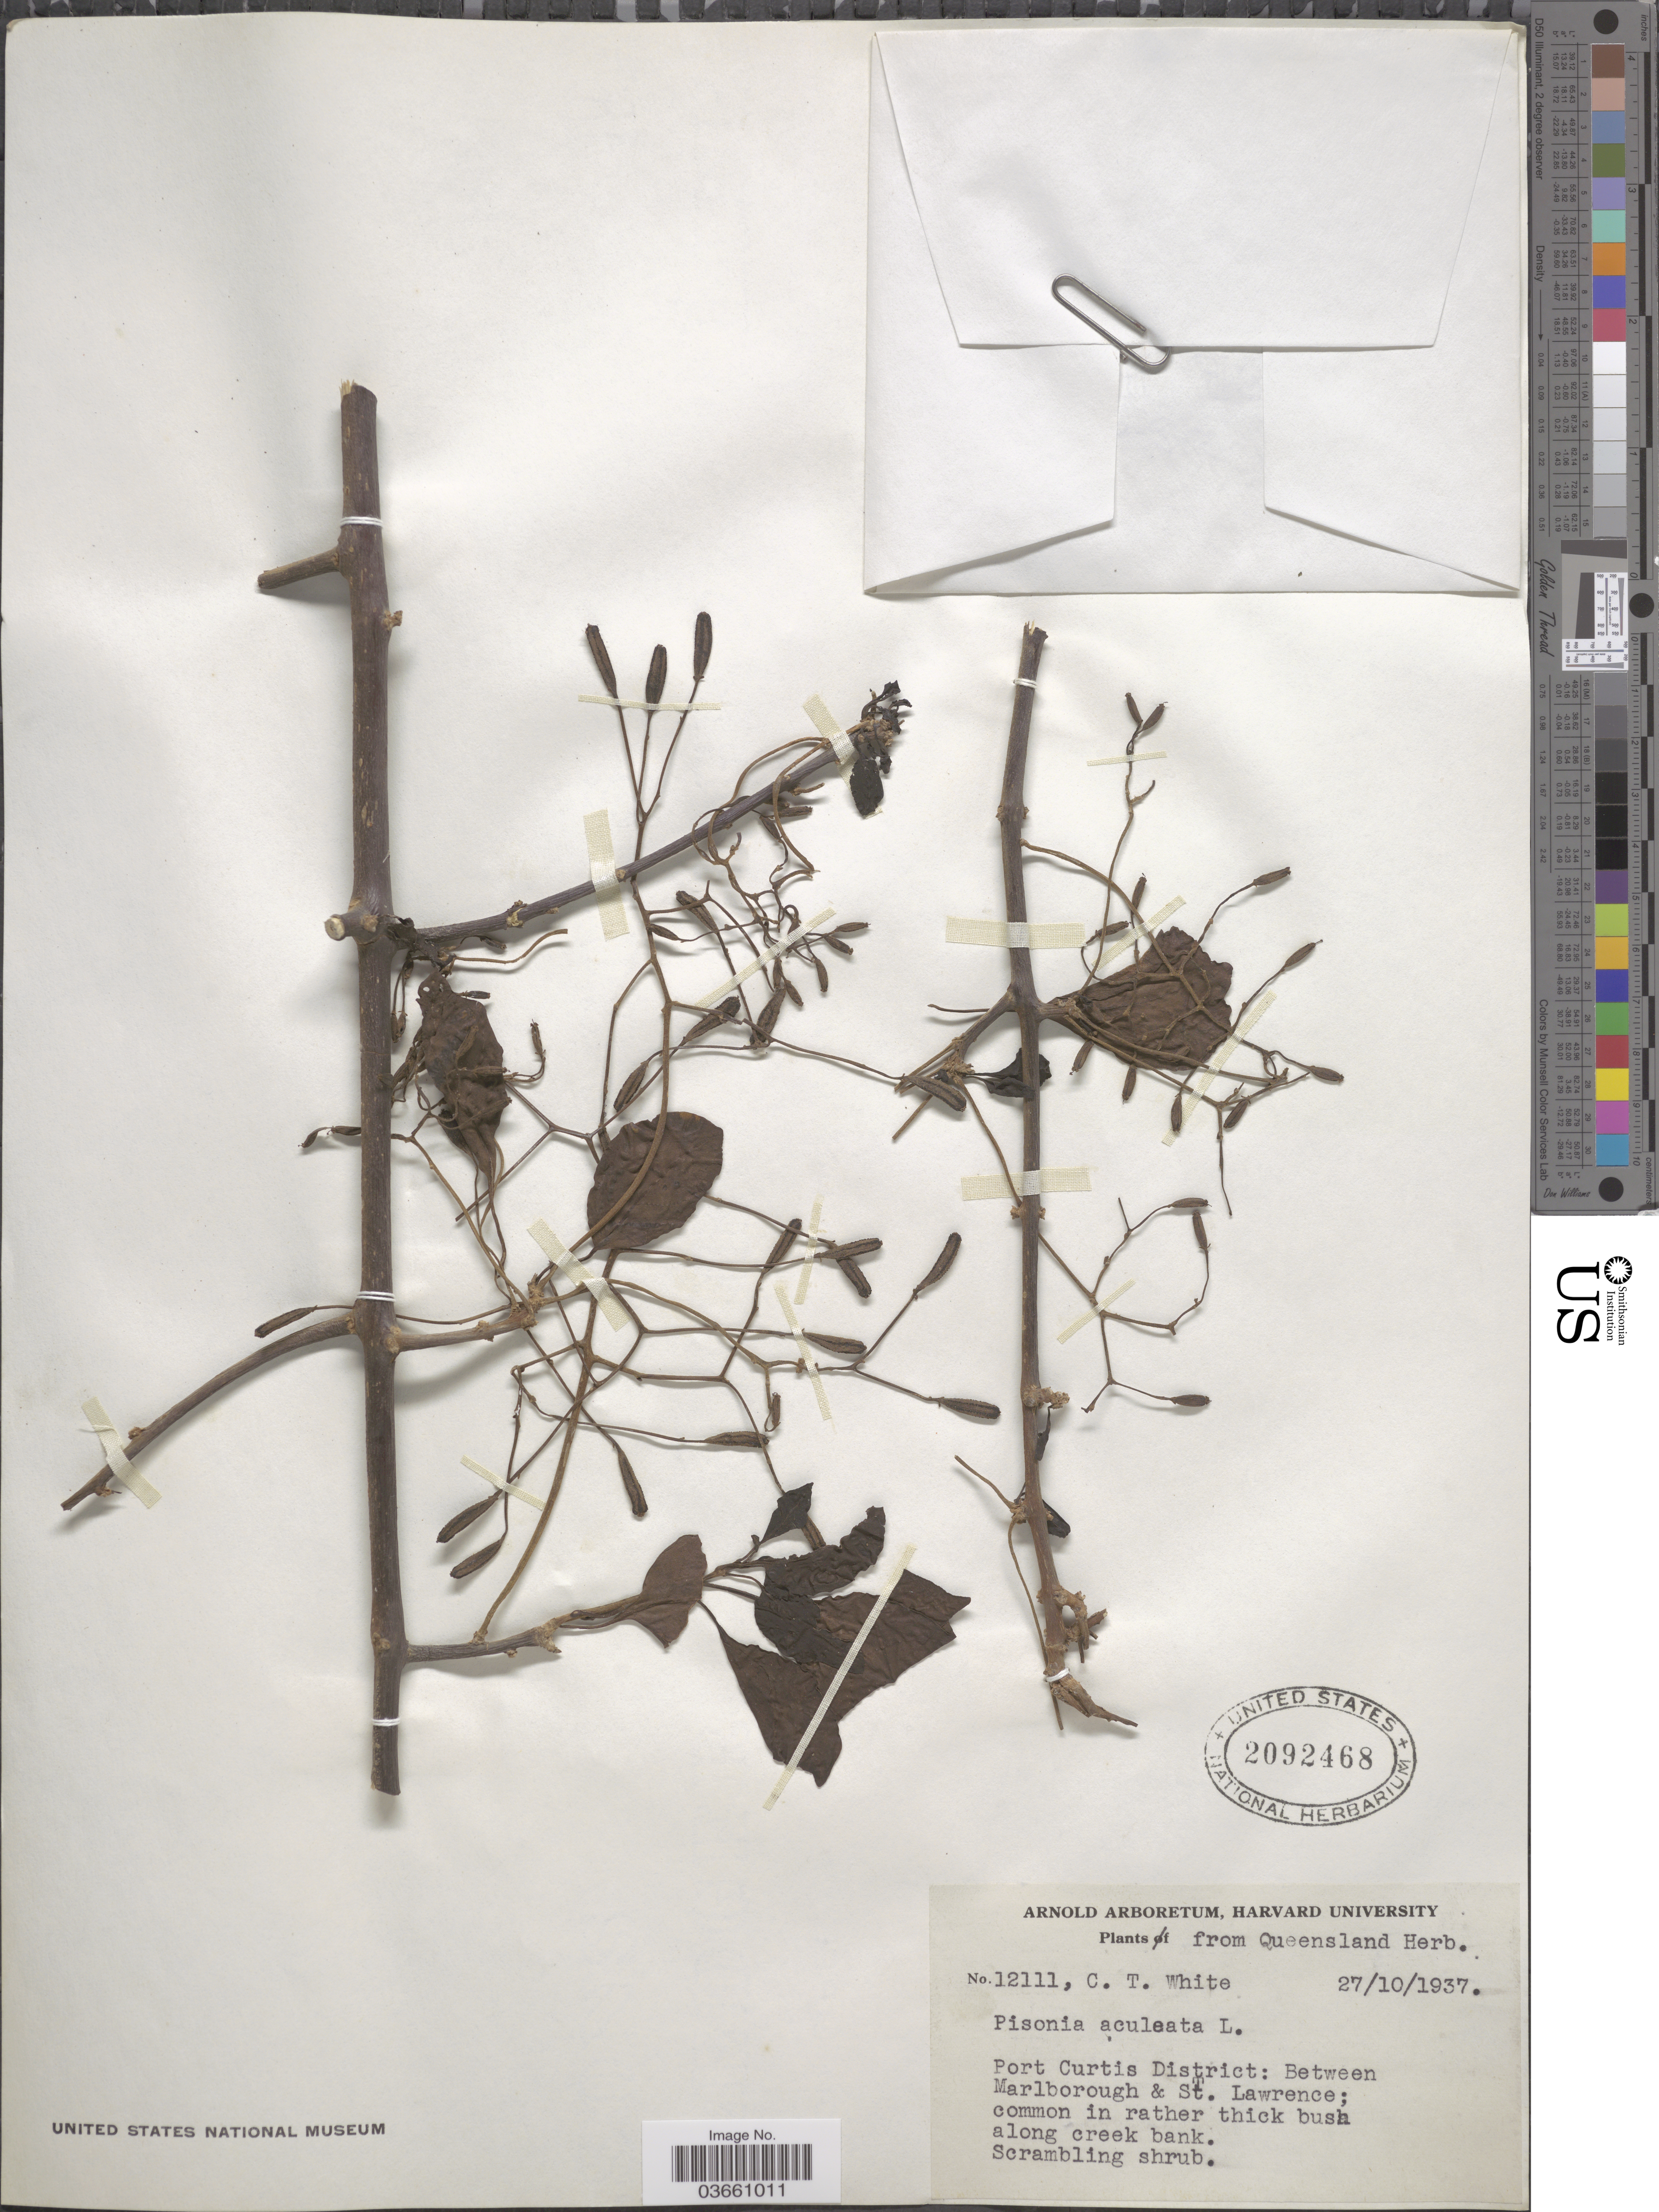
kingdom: Plantae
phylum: Tracheophyta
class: Magnoliopsida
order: Caryophyllales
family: Nyctaginaceae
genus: Pisonia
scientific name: Pisonia aculeata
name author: L.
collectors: C. T. White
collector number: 12111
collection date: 1937-10-27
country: New Zealand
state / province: Marlborough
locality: Port Curtiss District: Between Marlborough & St. Lawrence.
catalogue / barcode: US 2092468